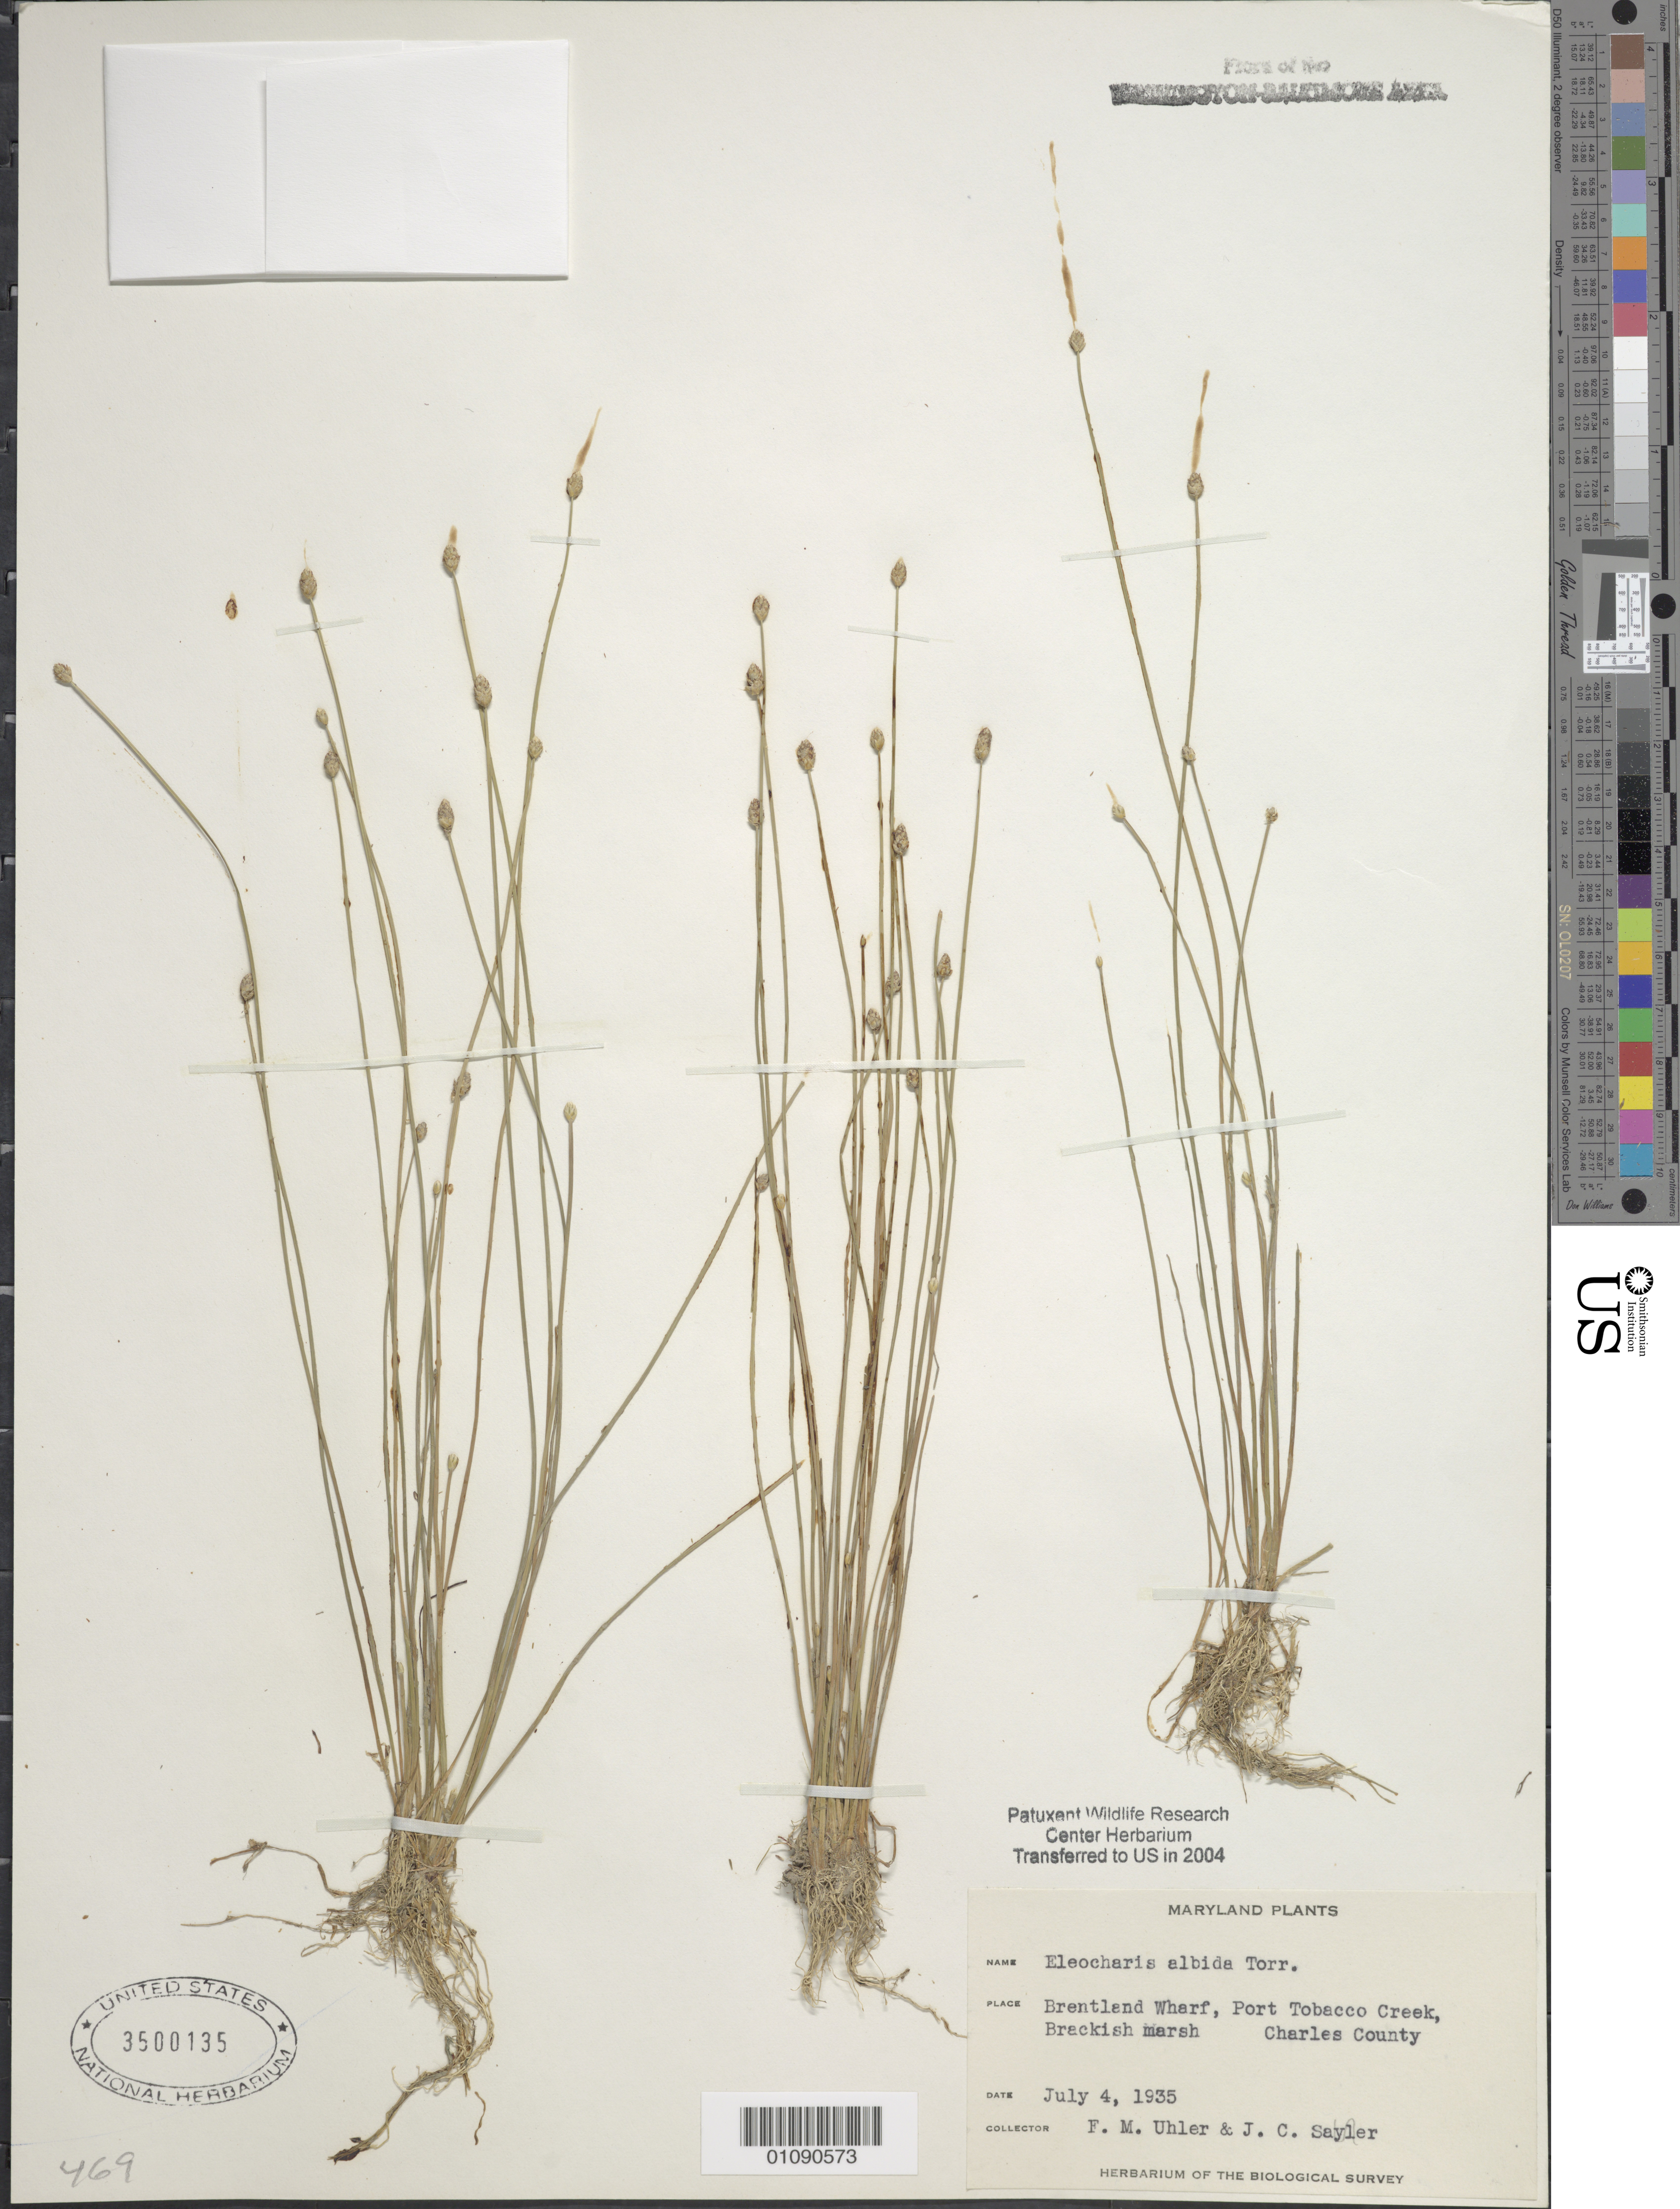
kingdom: Plantae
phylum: Tracheophyta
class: Liliopsida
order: Poales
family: Cyperaceae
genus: Eleocharis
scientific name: Eleocharis albida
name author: Torr.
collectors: F. M. Uhler & J. Salyer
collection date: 1935-07-04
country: United States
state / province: Maryland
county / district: Charles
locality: Brentland Wharf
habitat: brackish marsh.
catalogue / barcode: US 3500135